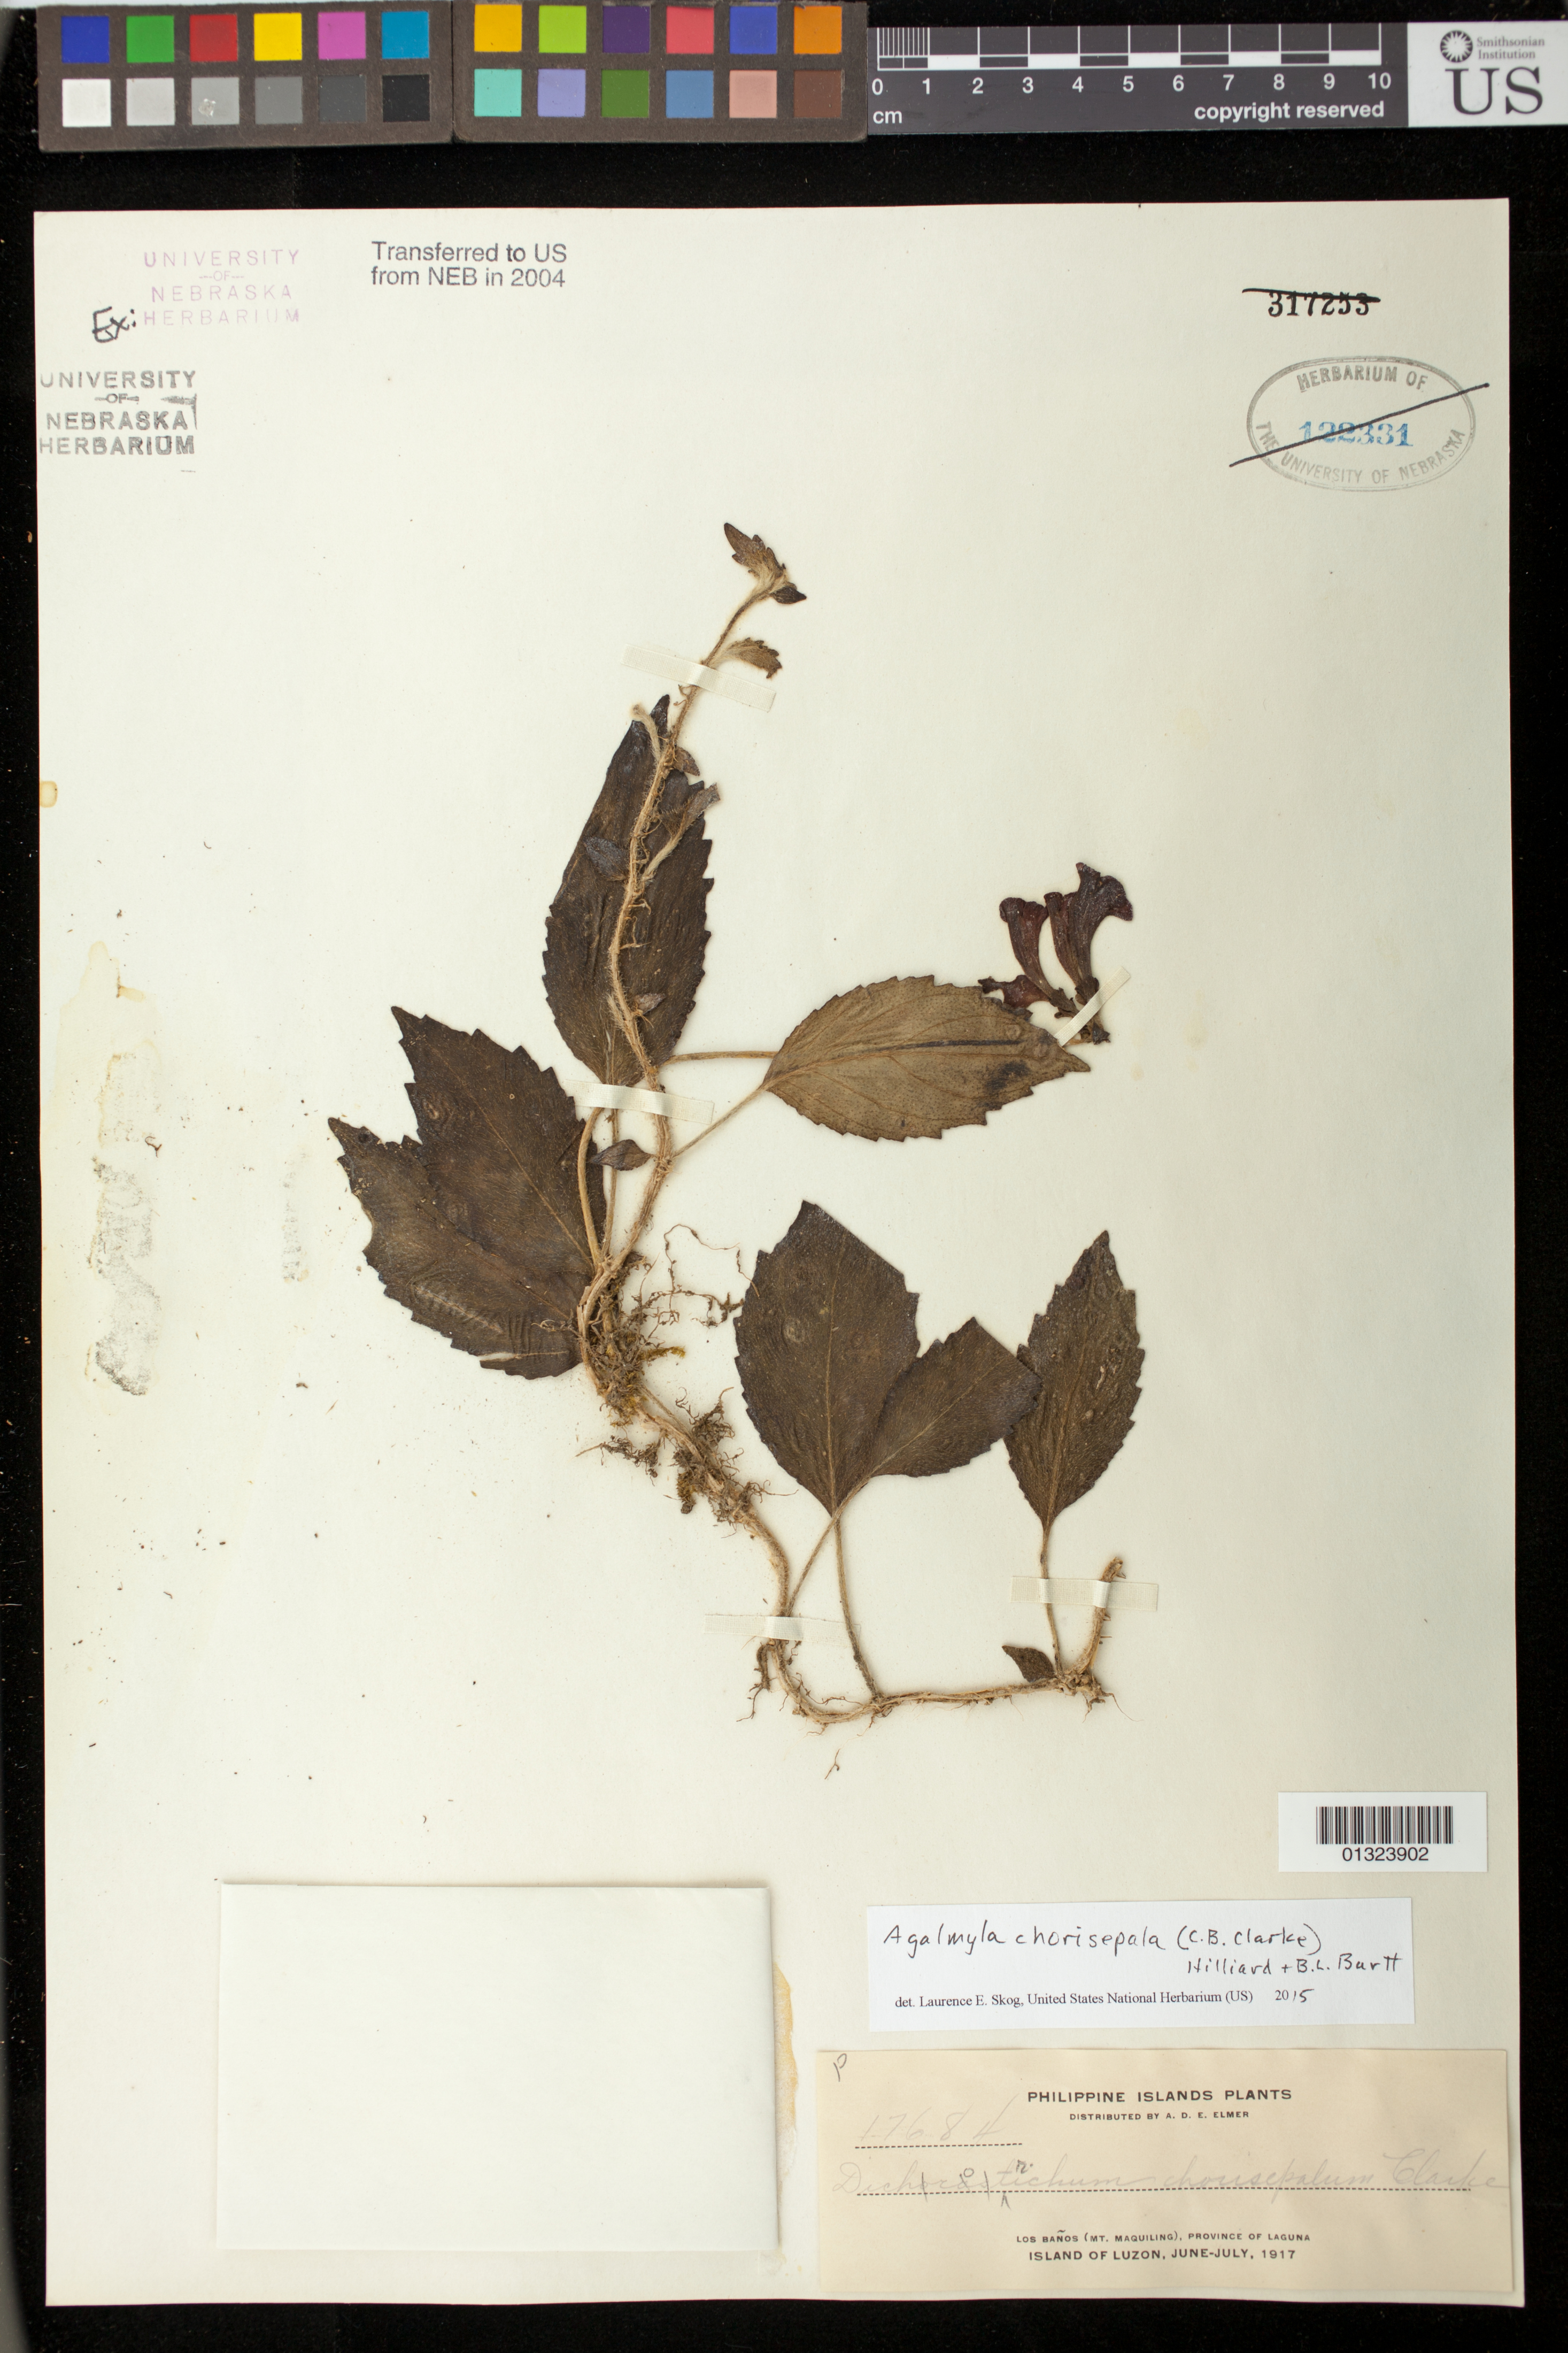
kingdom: Plantae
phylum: Tracheophyta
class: Magnoliopsida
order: Lamiales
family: Gesneriaceae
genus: Agalmyla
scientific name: Agalmyla chorisepala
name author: (C.B. Clarke) Hilliard & B.L. Burtt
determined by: Skog, Laurence E.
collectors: A. D. E. Elmer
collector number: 17684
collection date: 1917-06/1917-07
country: Philippines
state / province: Calabarzon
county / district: Laguna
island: Luzon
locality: Los Banos (Mt. Maquiling)